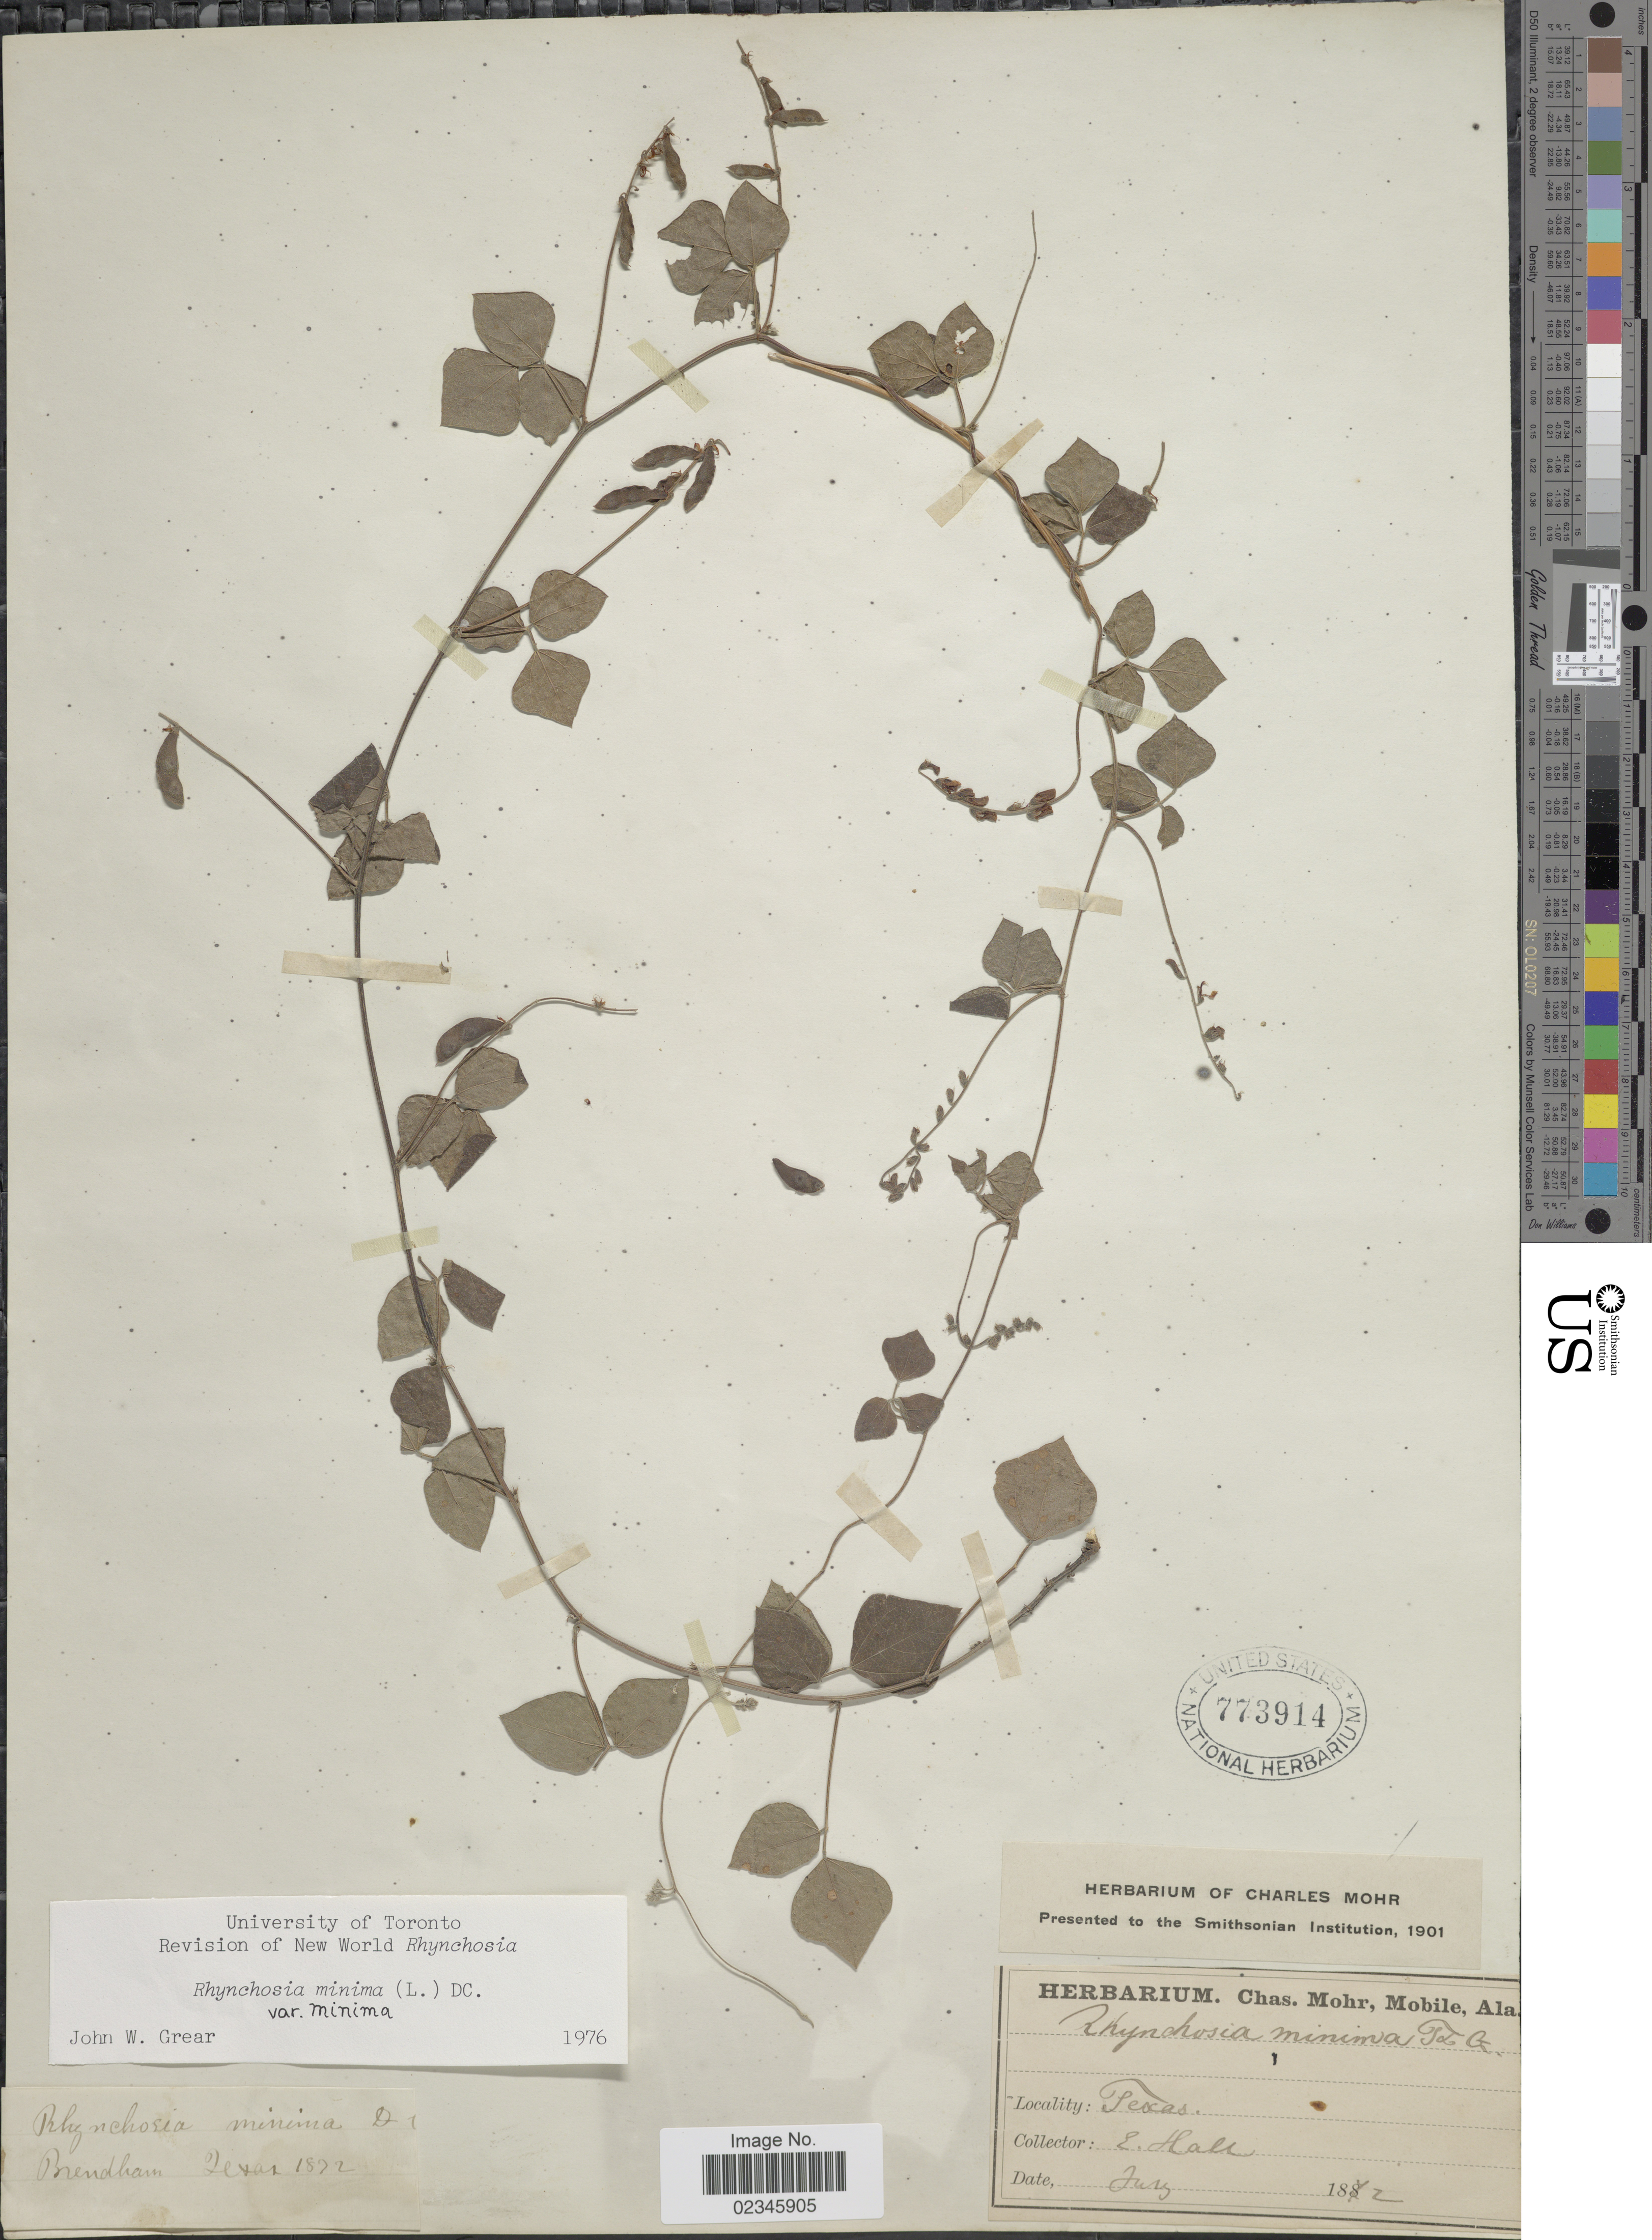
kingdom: Plantae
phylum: Tracheophyta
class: Magnoliopsida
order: Fabales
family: Fabaceae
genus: Rhynchosia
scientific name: Rhynchosia minima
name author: (L.) DC.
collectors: E. Hall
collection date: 1872-07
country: United States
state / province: Texas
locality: Brendham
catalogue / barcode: US 773914